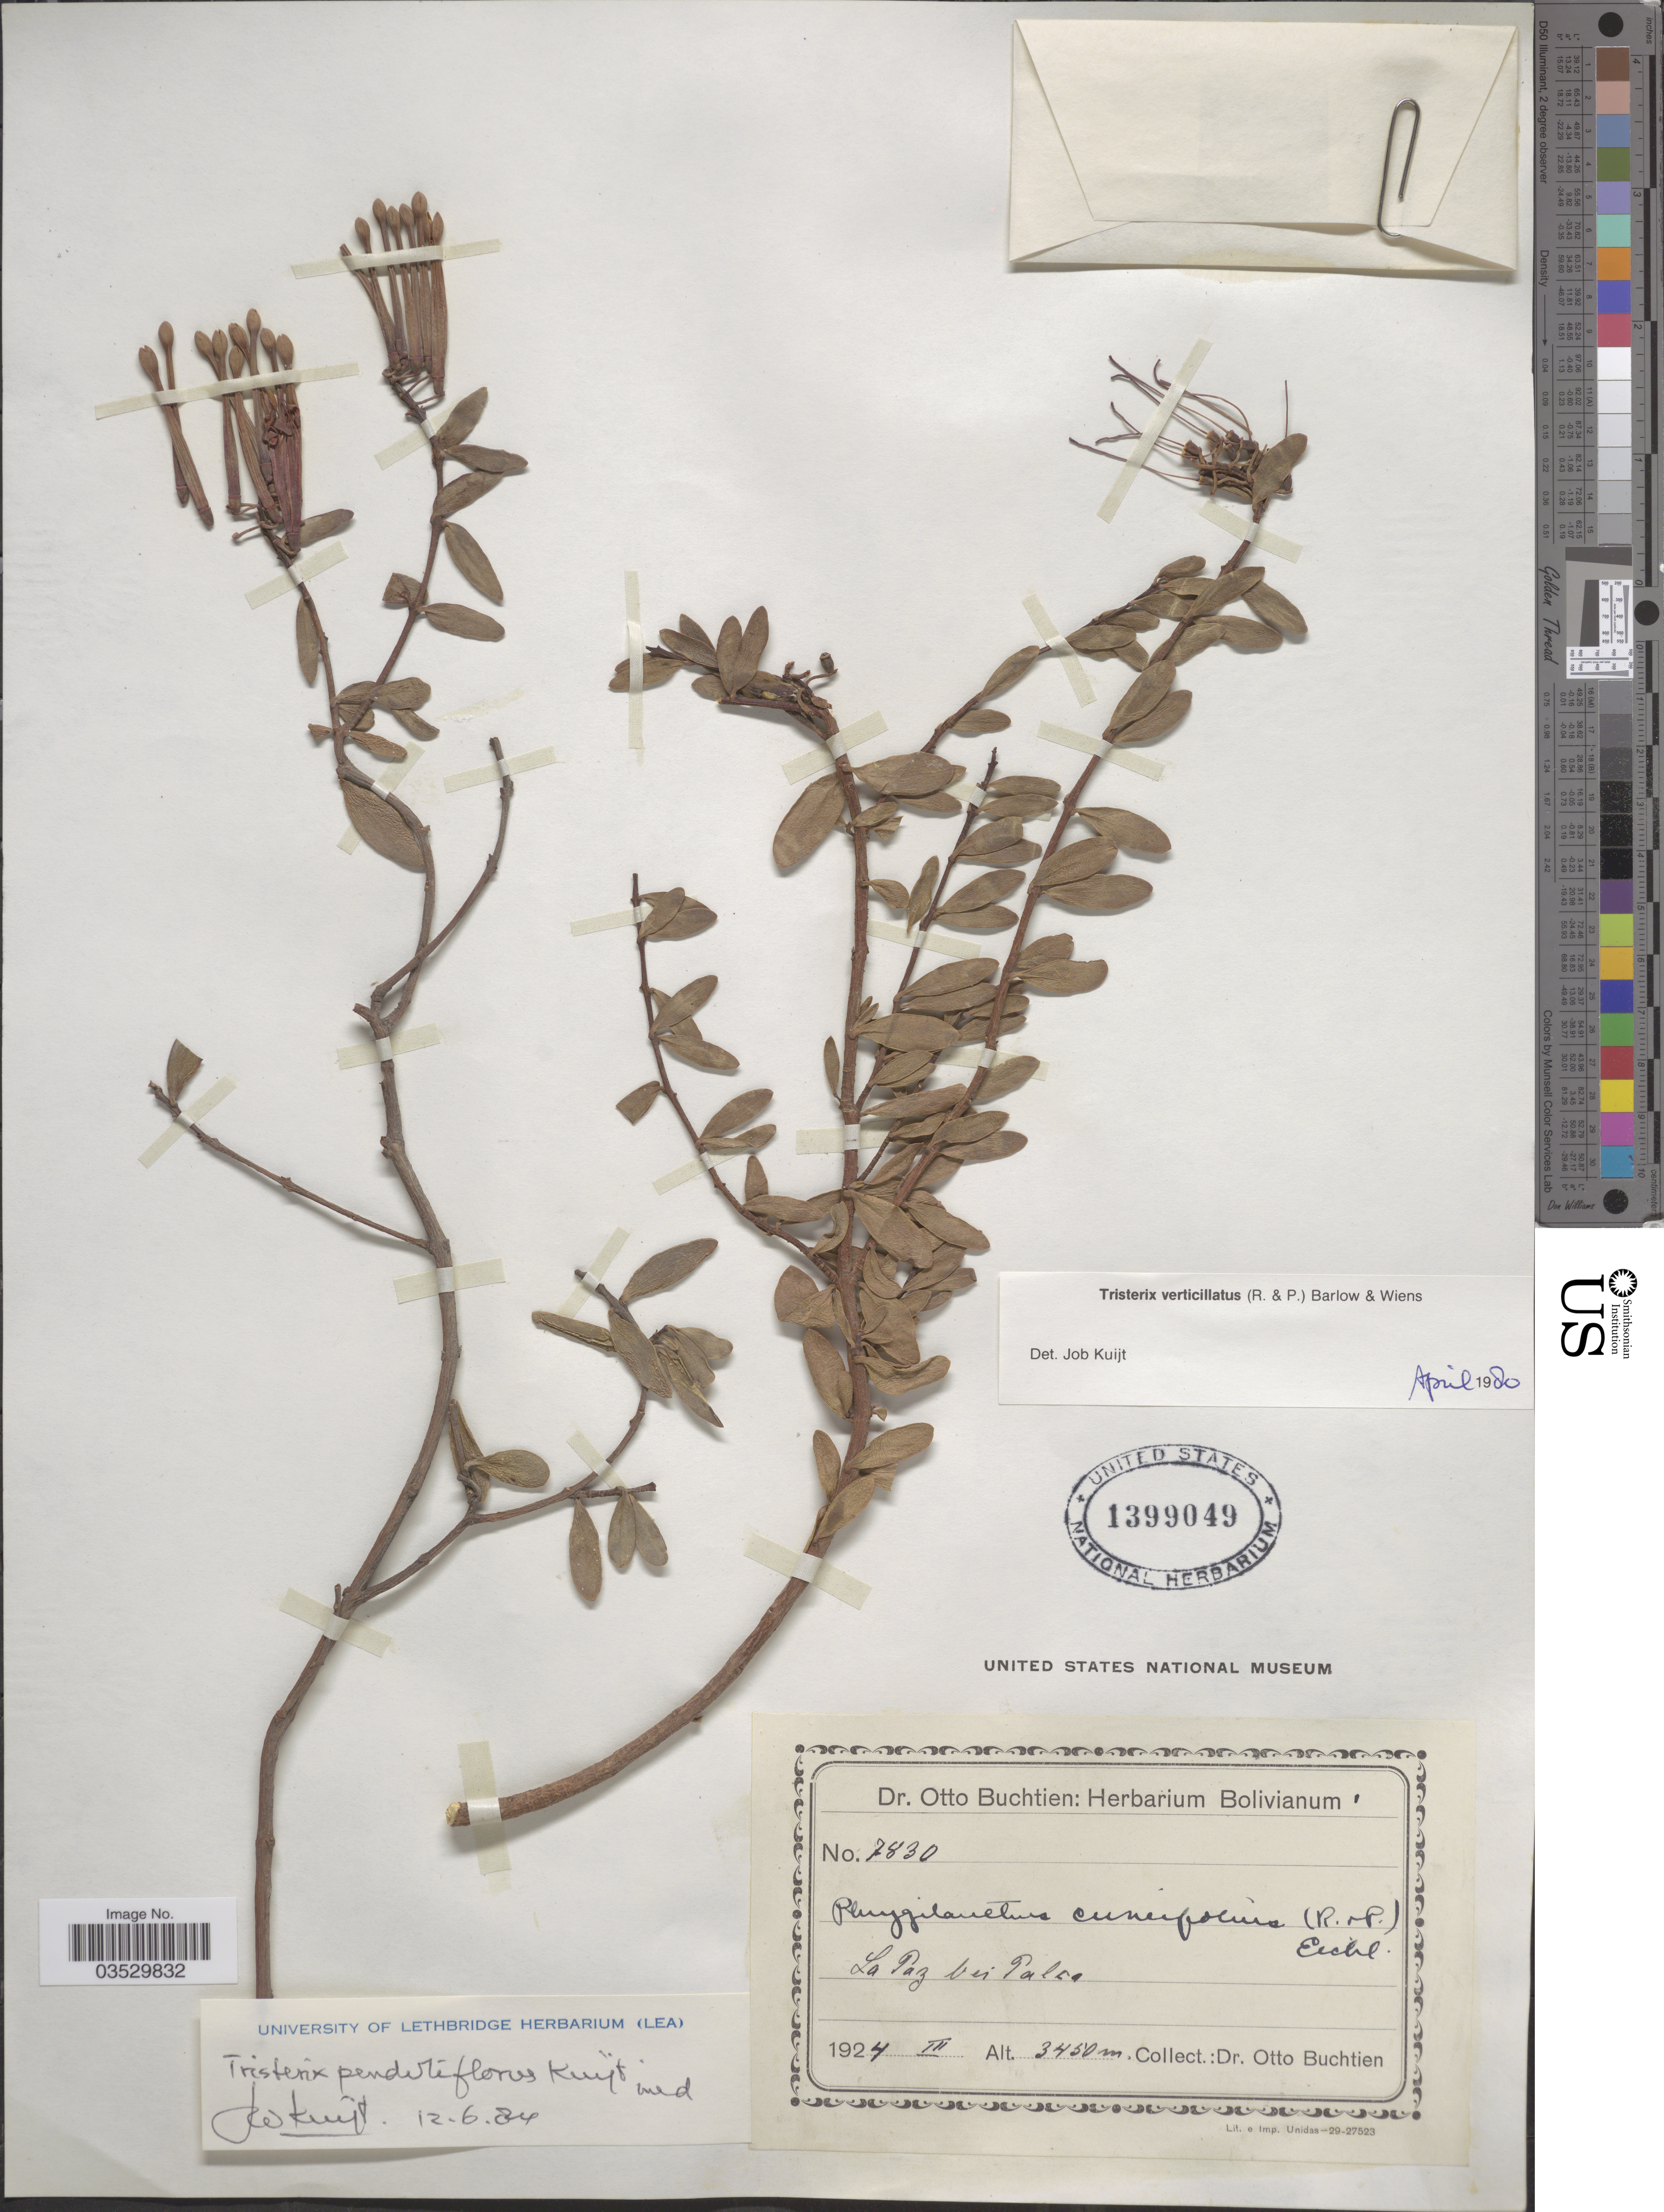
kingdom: Plantae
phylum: Tracheophyta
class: Magnoliopsida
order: Santalales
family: Loranthaceae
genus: Tristerix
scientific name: Tristerix penduliflorus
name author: Kuijt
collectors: O. Buchtien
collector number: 7830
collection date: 1924-03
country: Bolivia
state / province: La Paz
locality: La Paz bei Palca.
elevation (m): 3450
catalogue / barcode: US 1399049